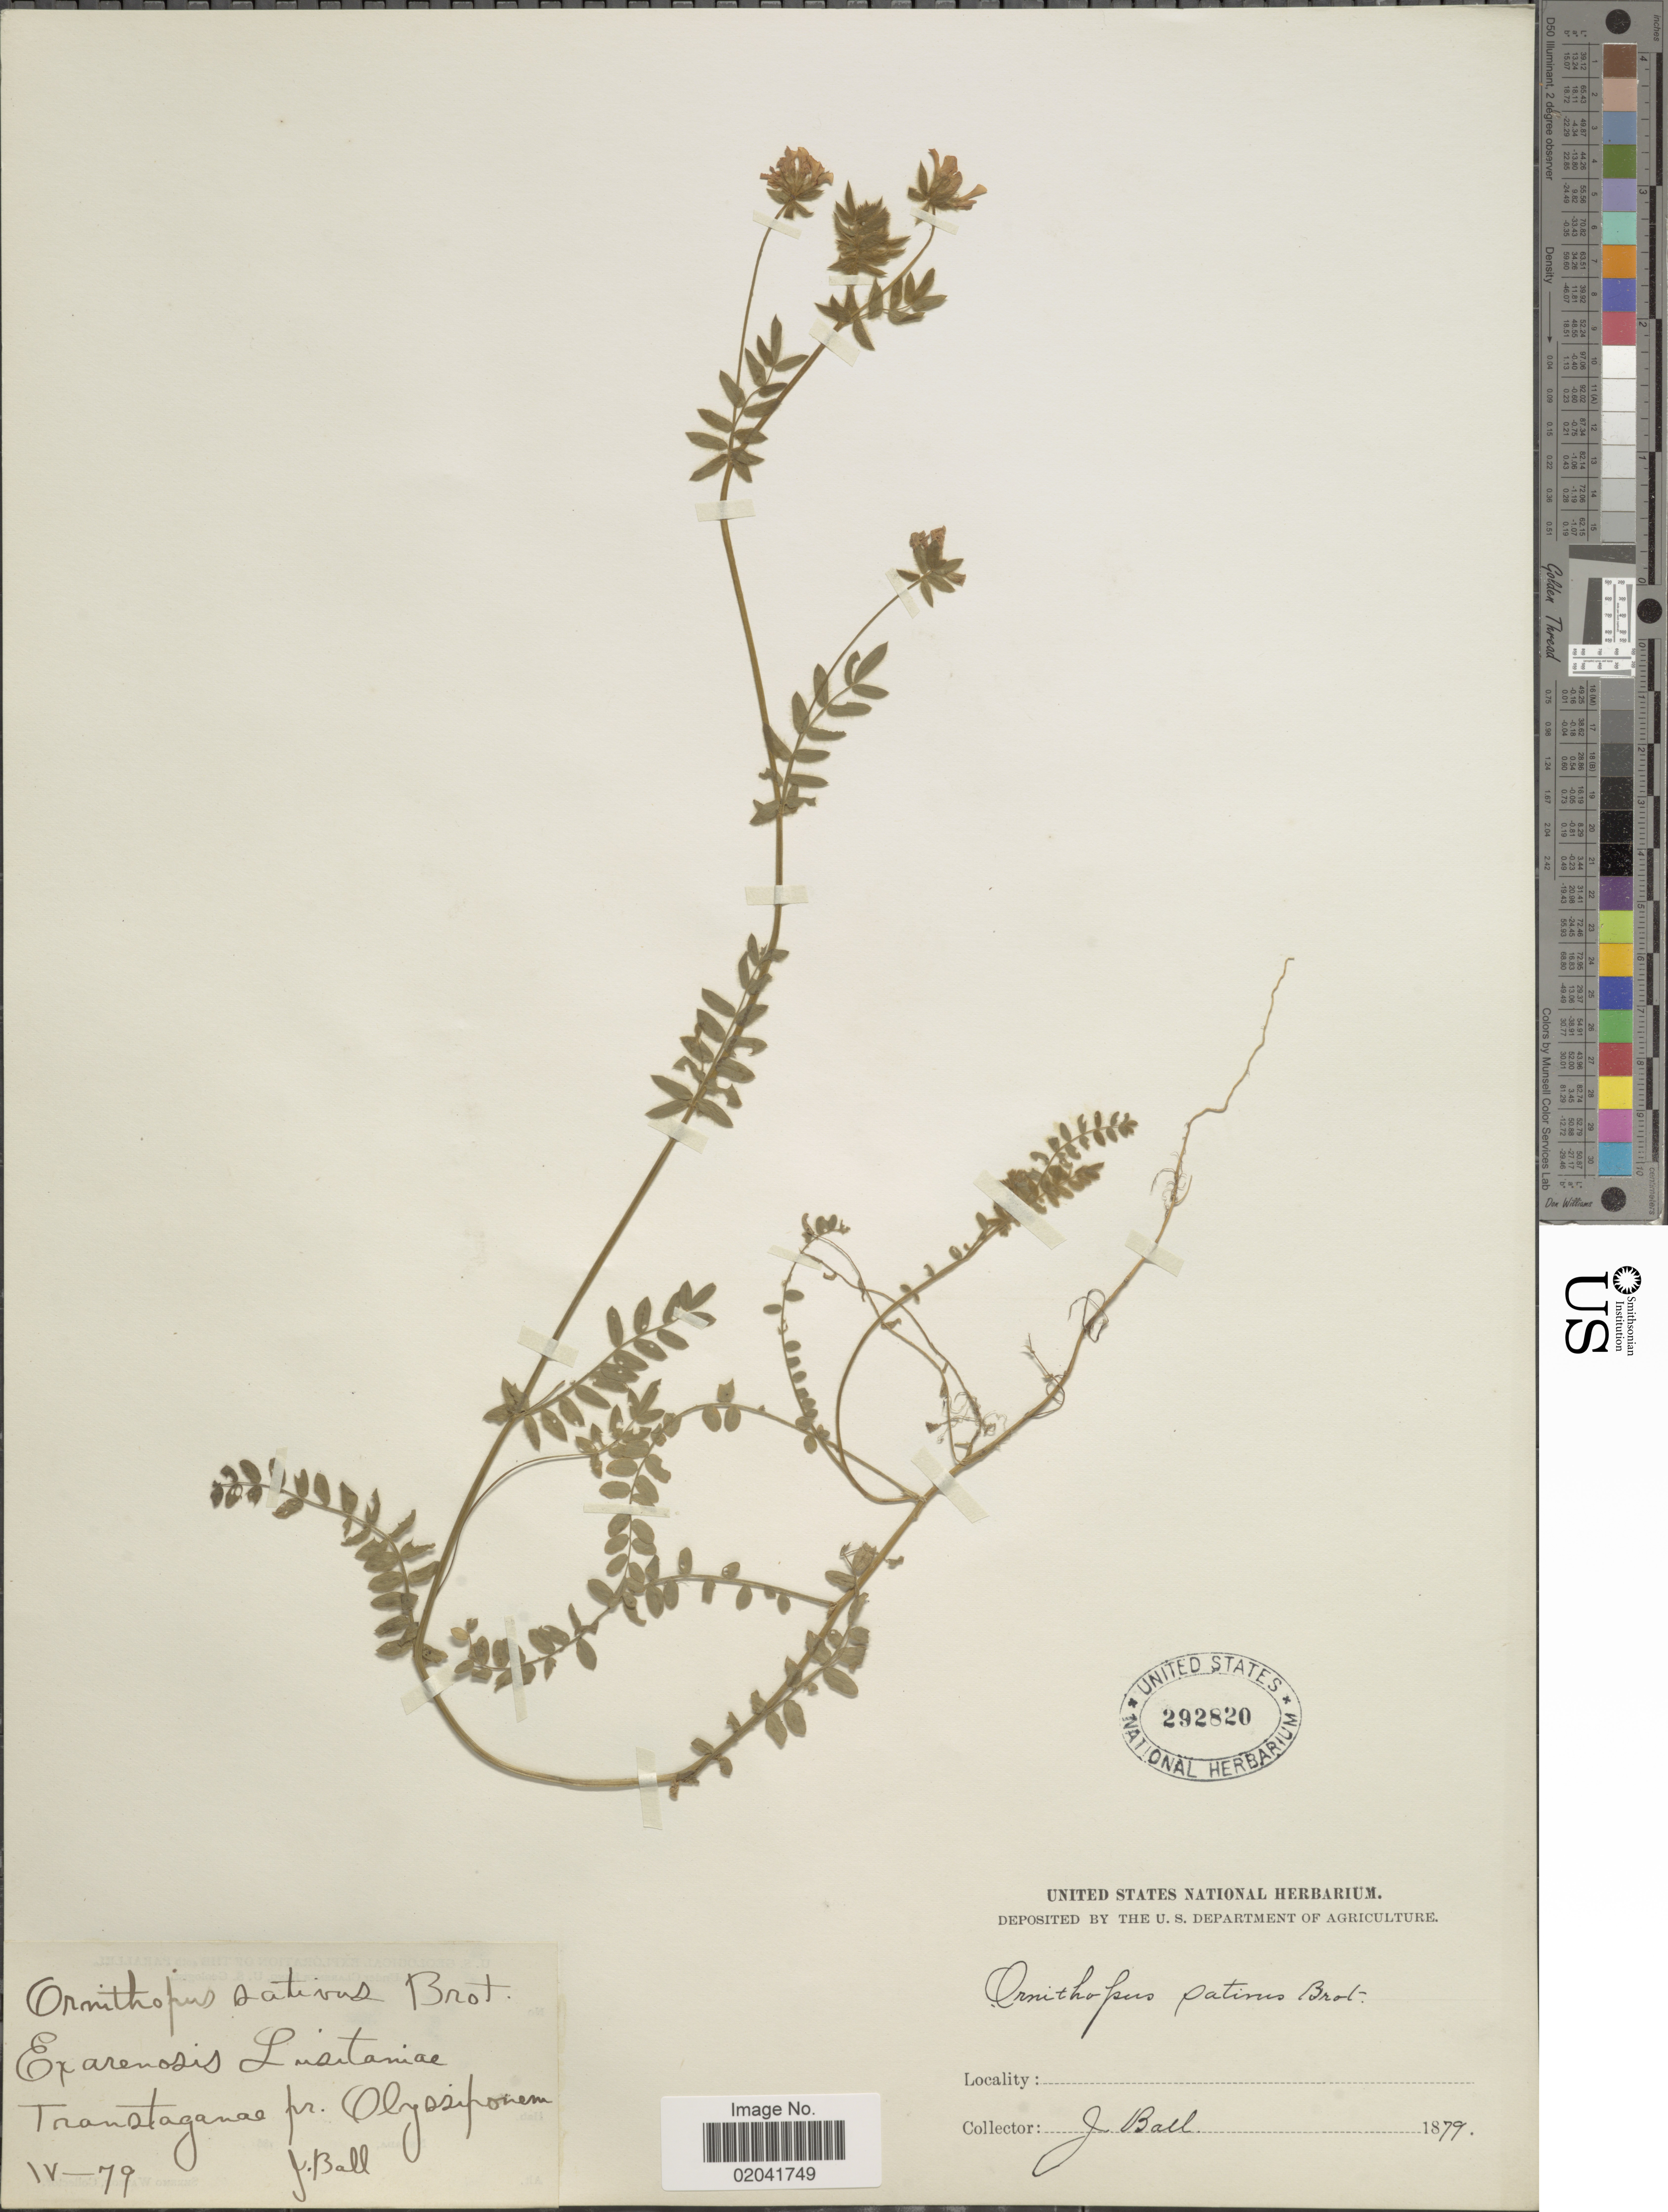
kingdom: Plantae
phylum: Tracheophyta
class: Magnoliopsida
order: Fabales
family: Fabaceae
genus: Ornithopus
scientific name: Ornithopus sativus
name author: Brot.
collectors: J. Ball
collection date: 1879-04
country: Portugal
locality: Ex Arenosis Lusitaniae Transtaganae pr olyssifonem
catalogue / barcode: US 292820